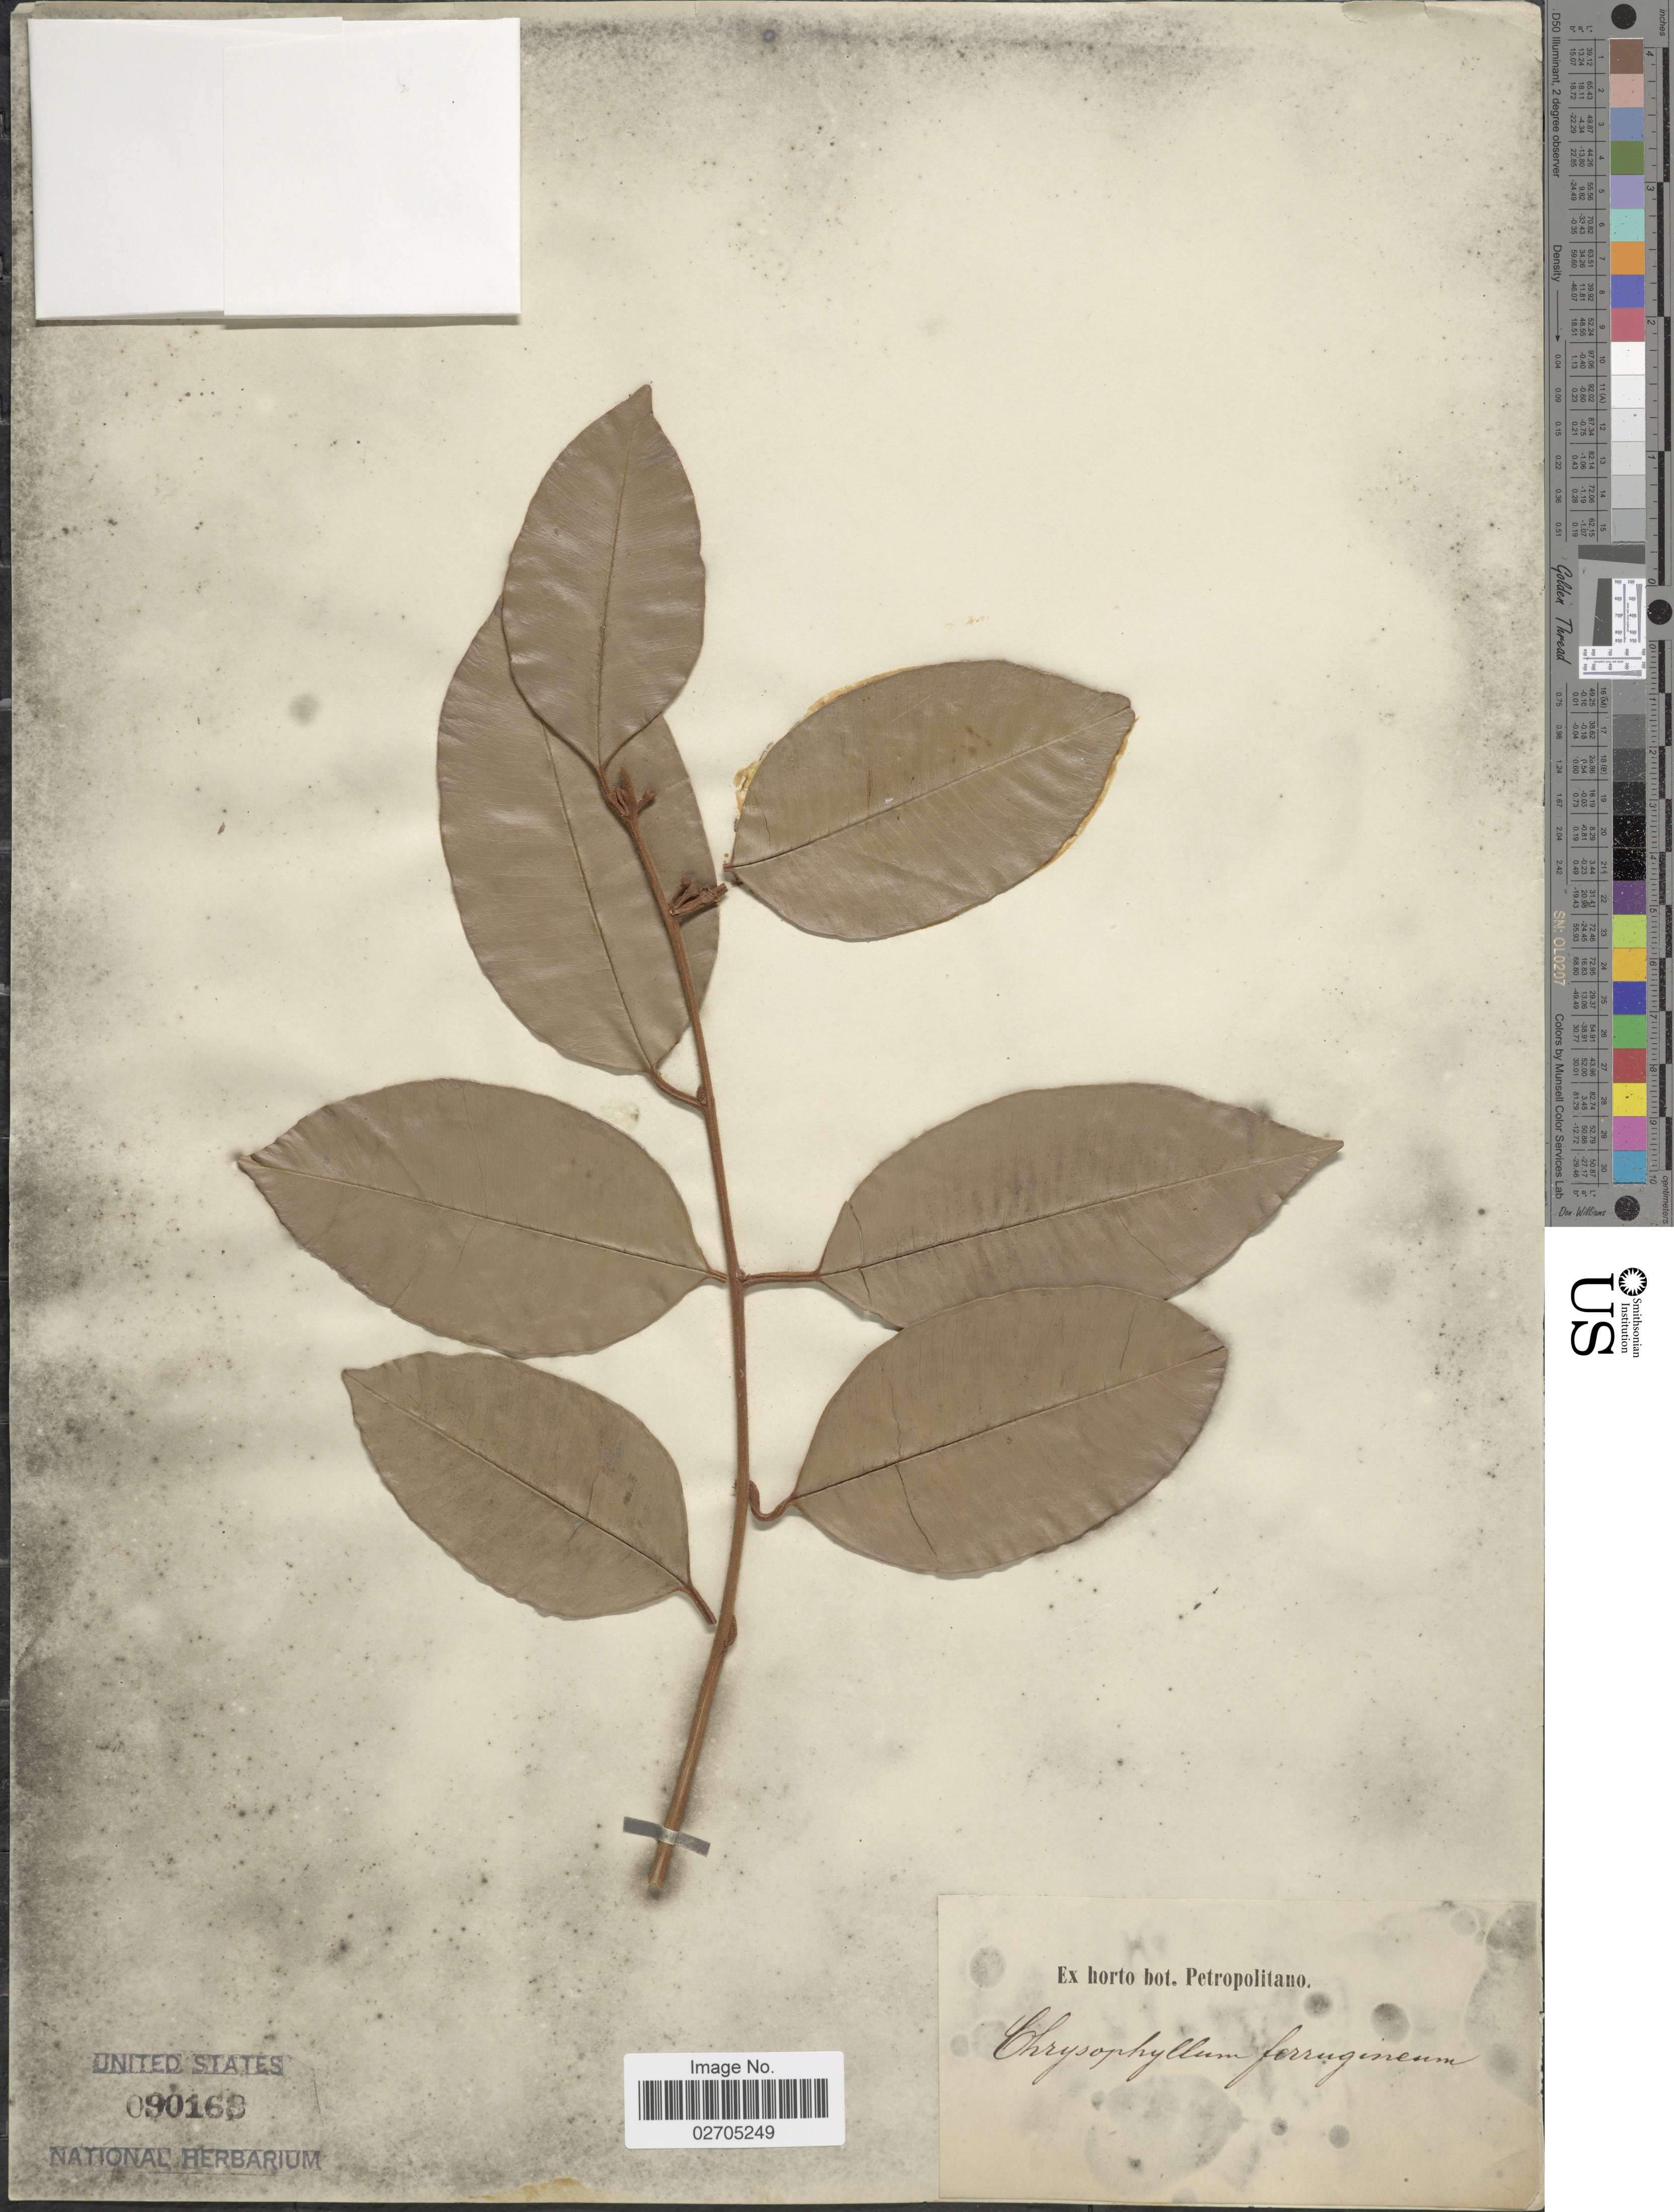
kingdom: Plantae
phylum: Tracheophyta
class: Magnoliopsida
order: Ericales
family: Sapotaceae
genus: Chrysophyllum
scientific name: Chrysophyllum argenteum subsp. ferrugineum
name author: (Ruiz & Pav.) T.D. Penn.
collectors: ex Horto Bot. Petropolitano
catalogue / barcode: US 90168